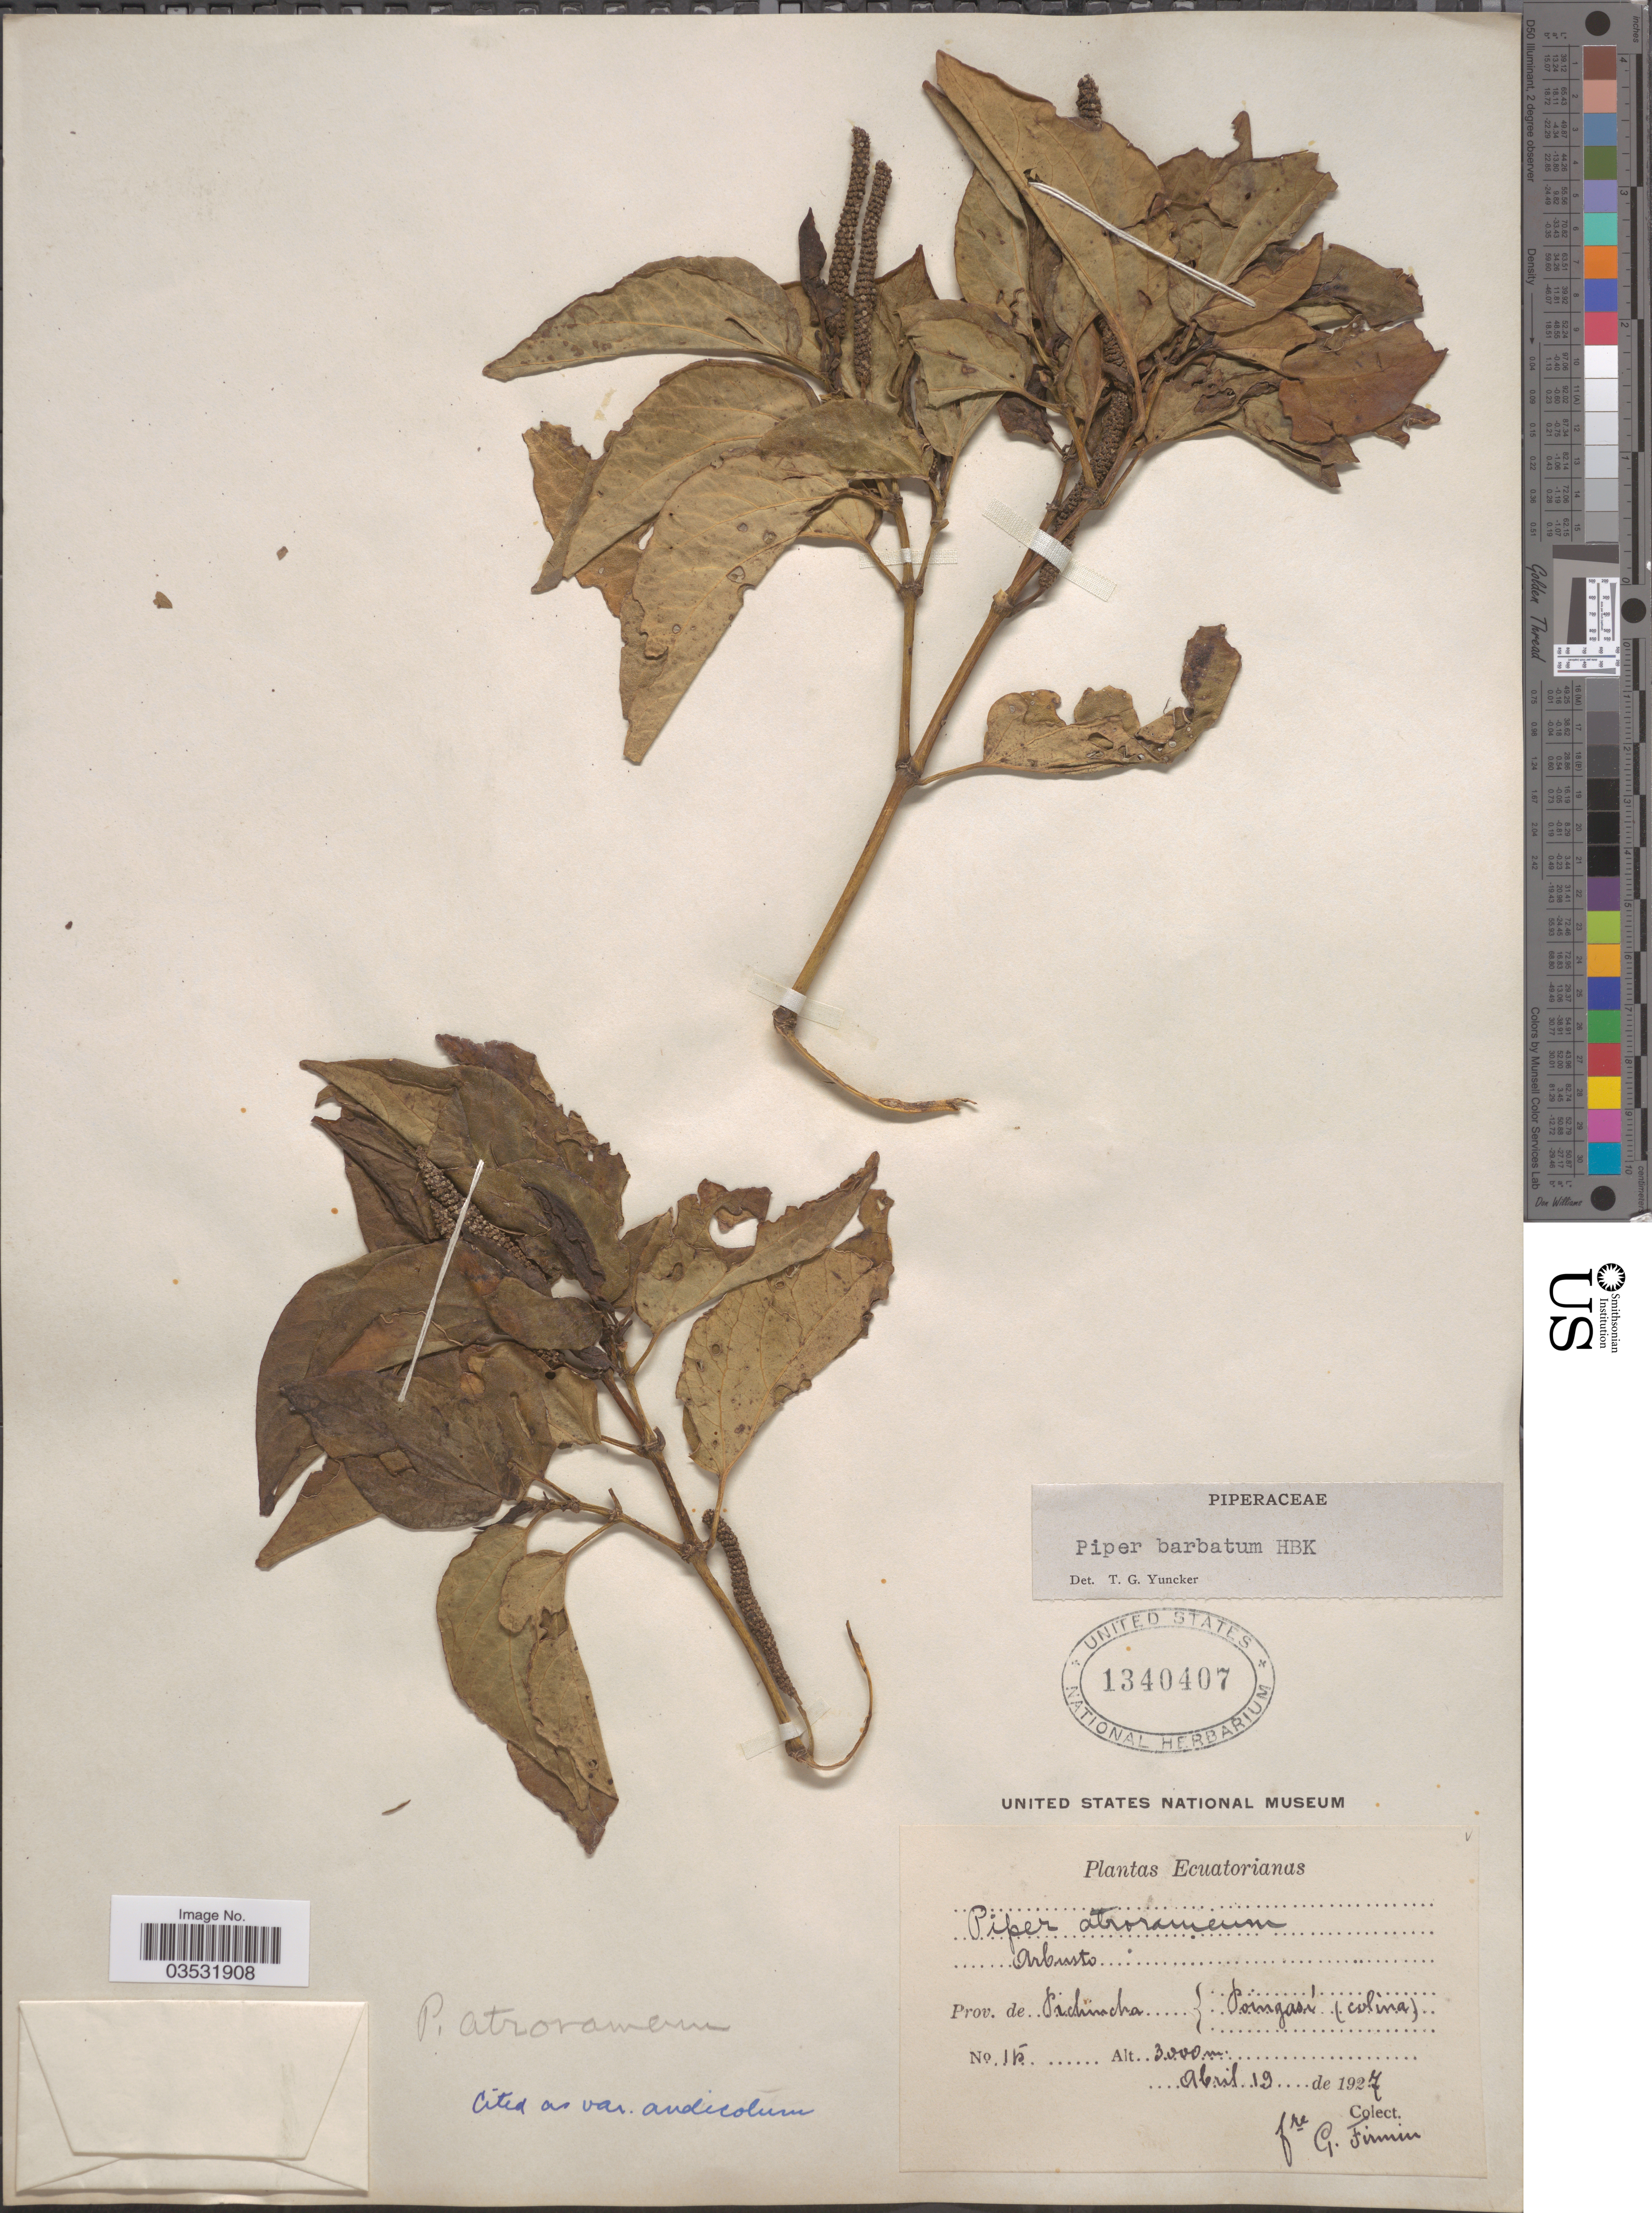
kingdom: Plantae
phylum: Tracheophyta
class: Magnoliopsida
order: Piperales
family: Piperaceae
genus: Piper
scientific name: Piper barbatum var. andicolum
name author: (Kunth) Trel. & Yunck.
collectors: F. Firmin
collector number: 15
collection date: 1927-04-19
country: Ecuador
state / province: Pichincha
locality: Poingasí (colina).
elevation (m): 3000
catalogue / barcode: US 1340407